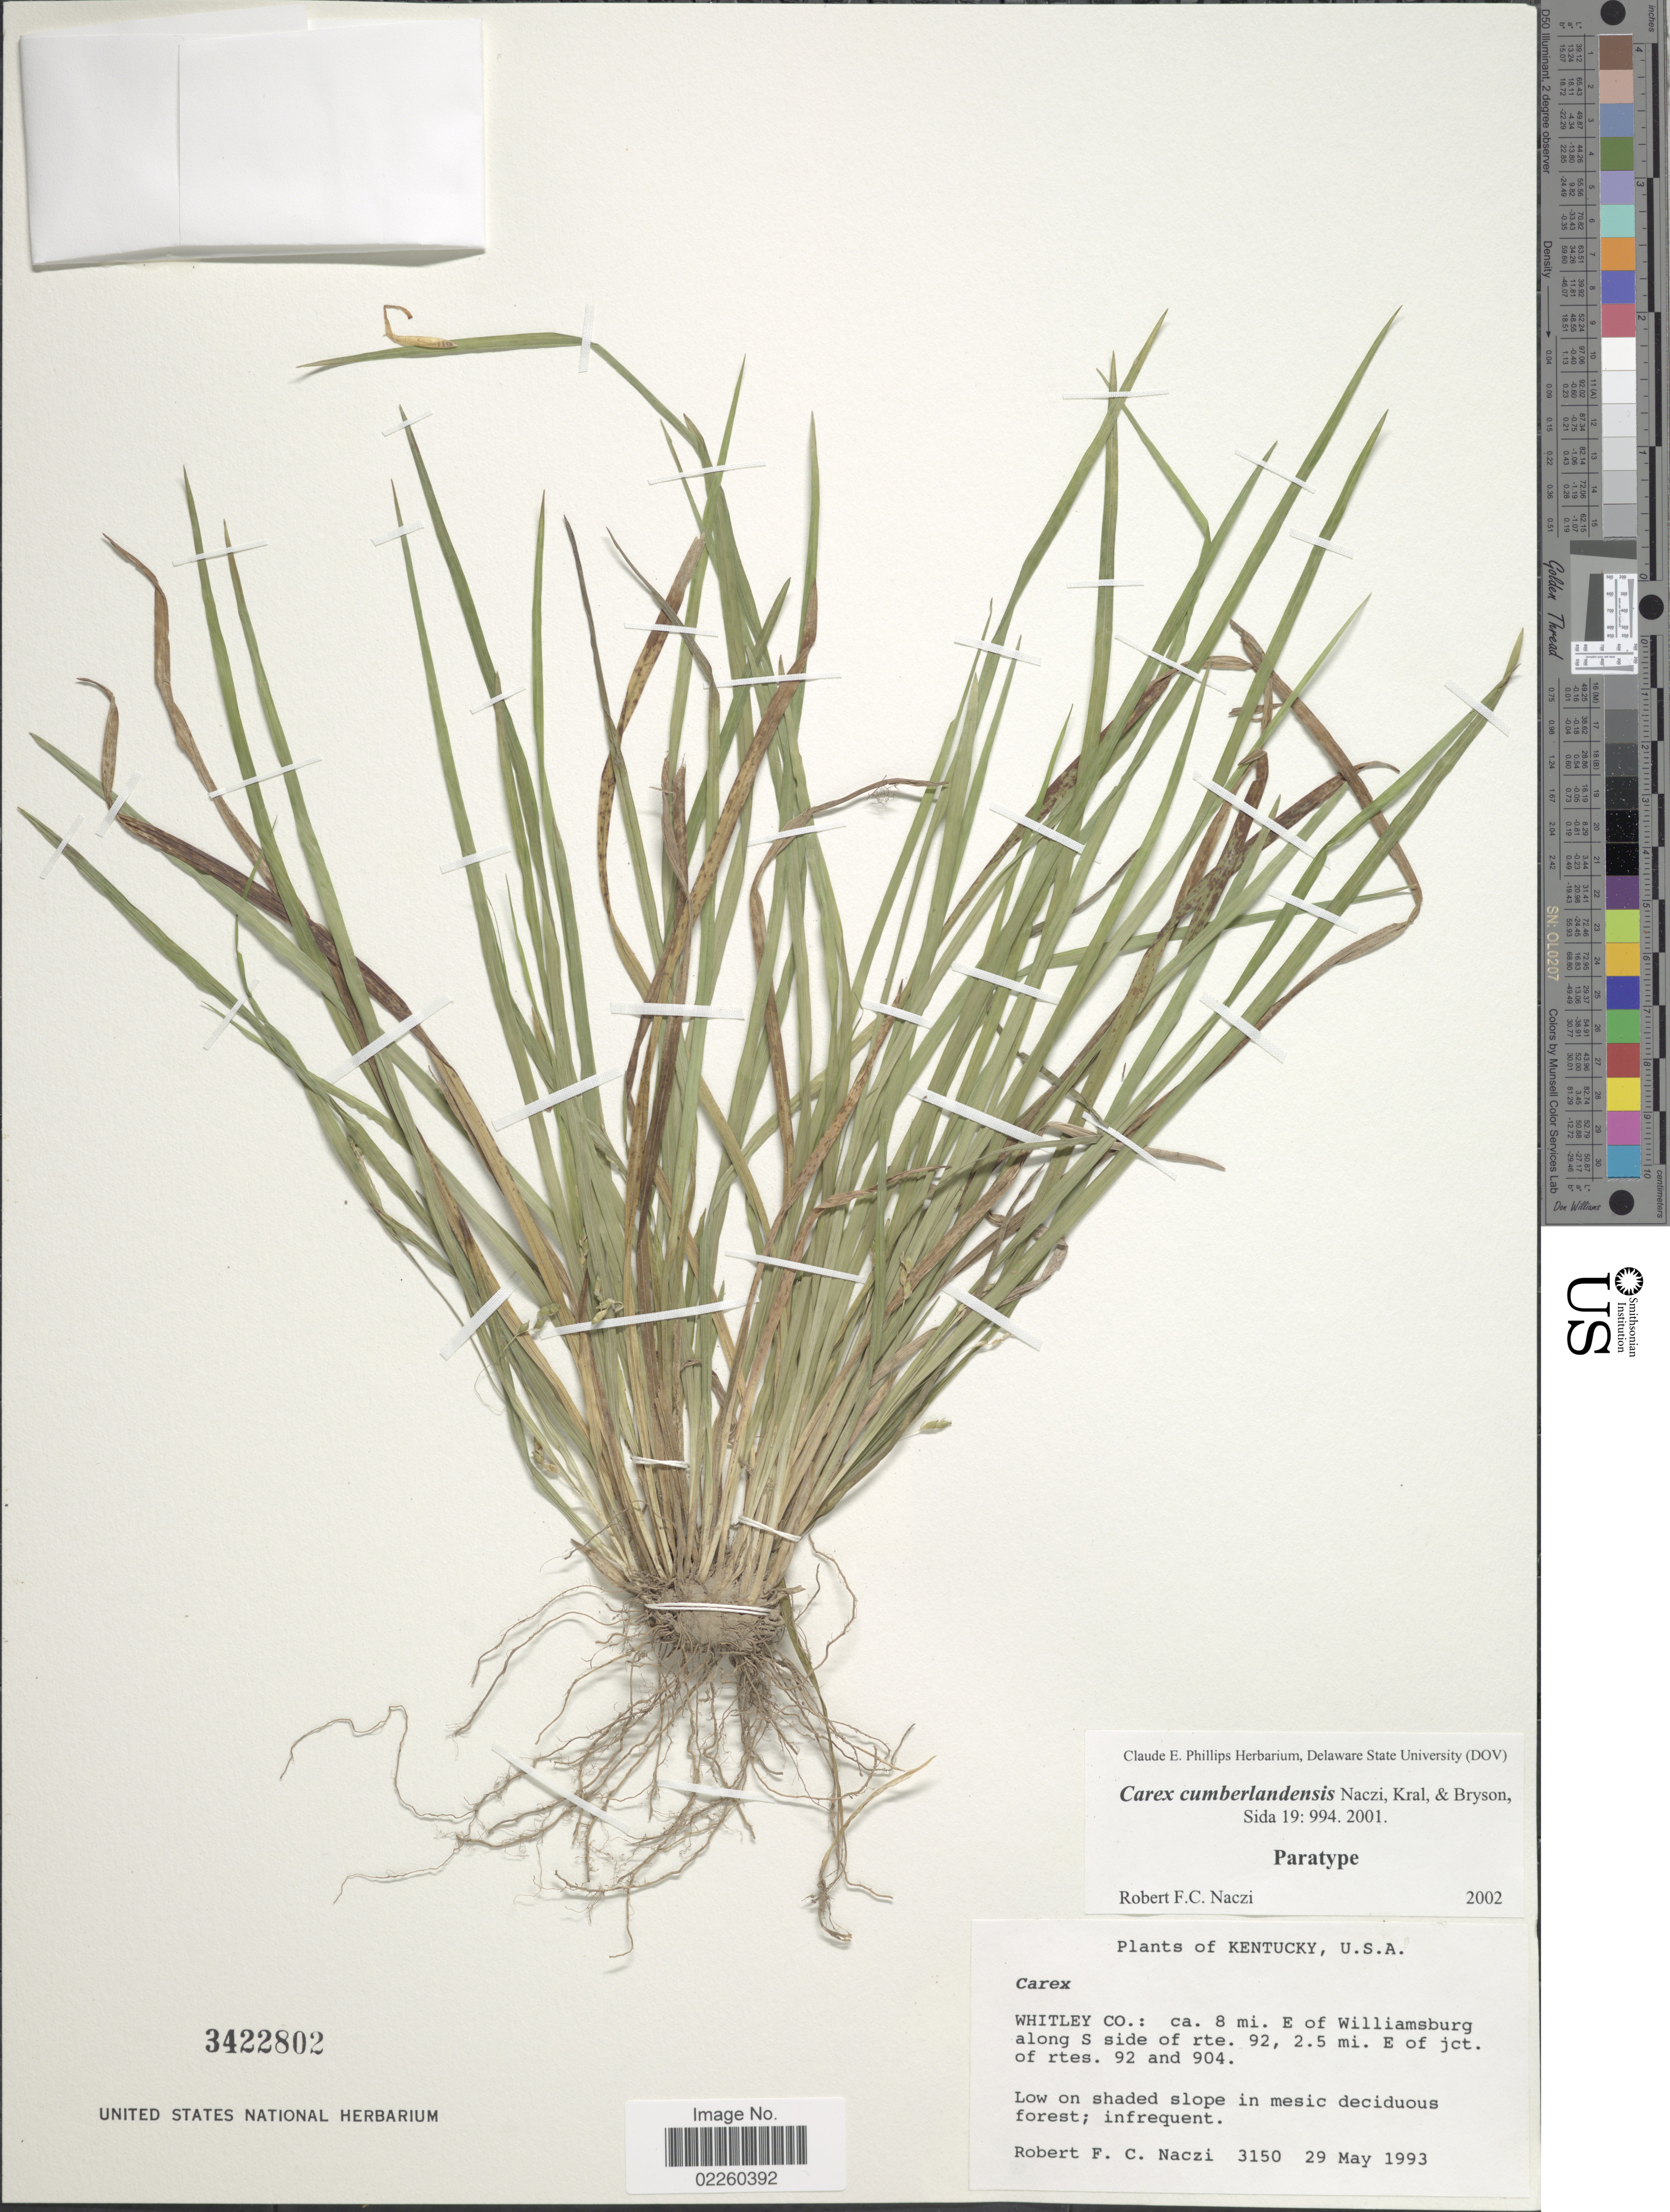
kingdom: Plantae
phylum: Tracheophyta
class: Liliopsida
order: Poales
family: Cyperaceae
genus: Carex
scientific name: Carex cumberlandensis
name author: Naczi & et al.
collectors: R. F. C. Naczi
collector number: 3150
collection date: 1993-05-29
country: United States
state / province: Kentucky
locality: Whitley Co.: ca. 8 mi. E of Williamsburg along S side of rte. 92, 2.5 mi. E of jct. of rtes. 92 and 904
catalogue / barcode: US 3422802